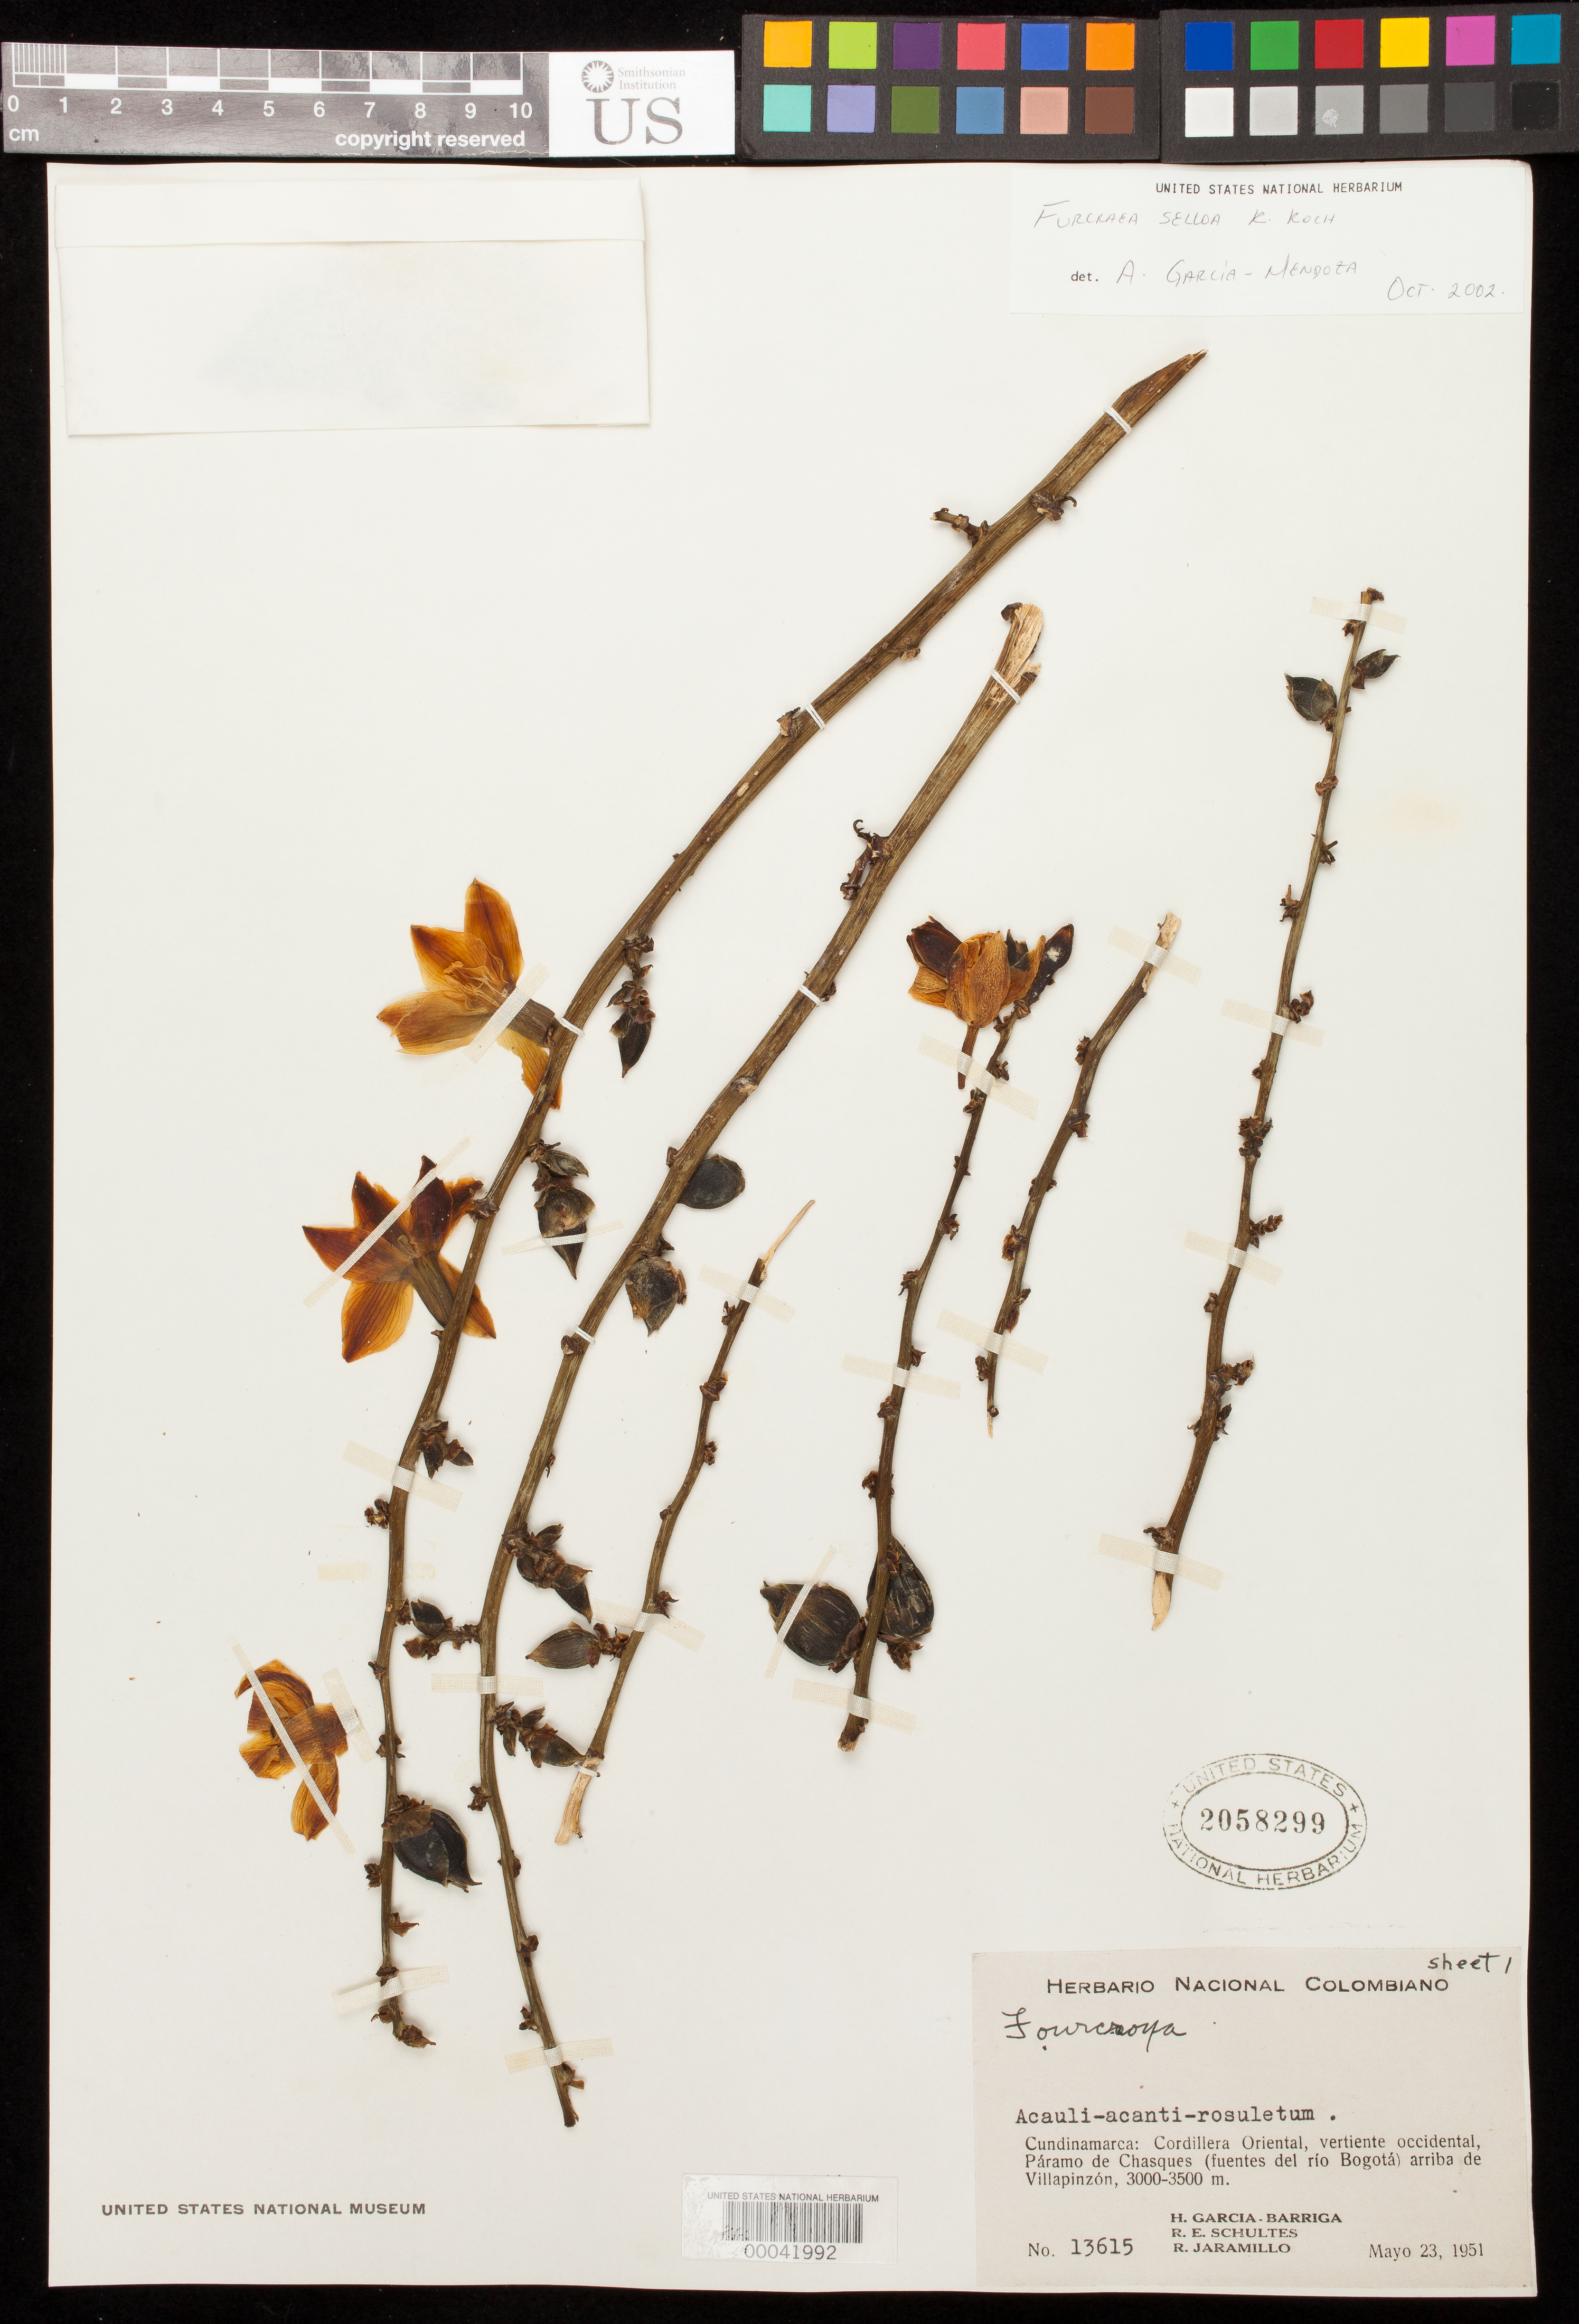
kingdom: Plantae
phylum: Tracheophyta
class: Liliopsida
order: Asparagales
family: Asparagaceae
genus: Furcraea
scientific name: Furcraea selloa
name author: K. Koch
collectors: H. García Barriga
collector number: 13615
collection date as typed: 23 May 1951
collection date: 1951-05-23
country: Colombia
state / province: Cundinamarca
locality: Cordillera Oriental, S slopes, Paramo de Chescas, fountain of Rio Bogota, above Villapinzon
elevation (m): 3000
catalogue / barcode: US 2058299